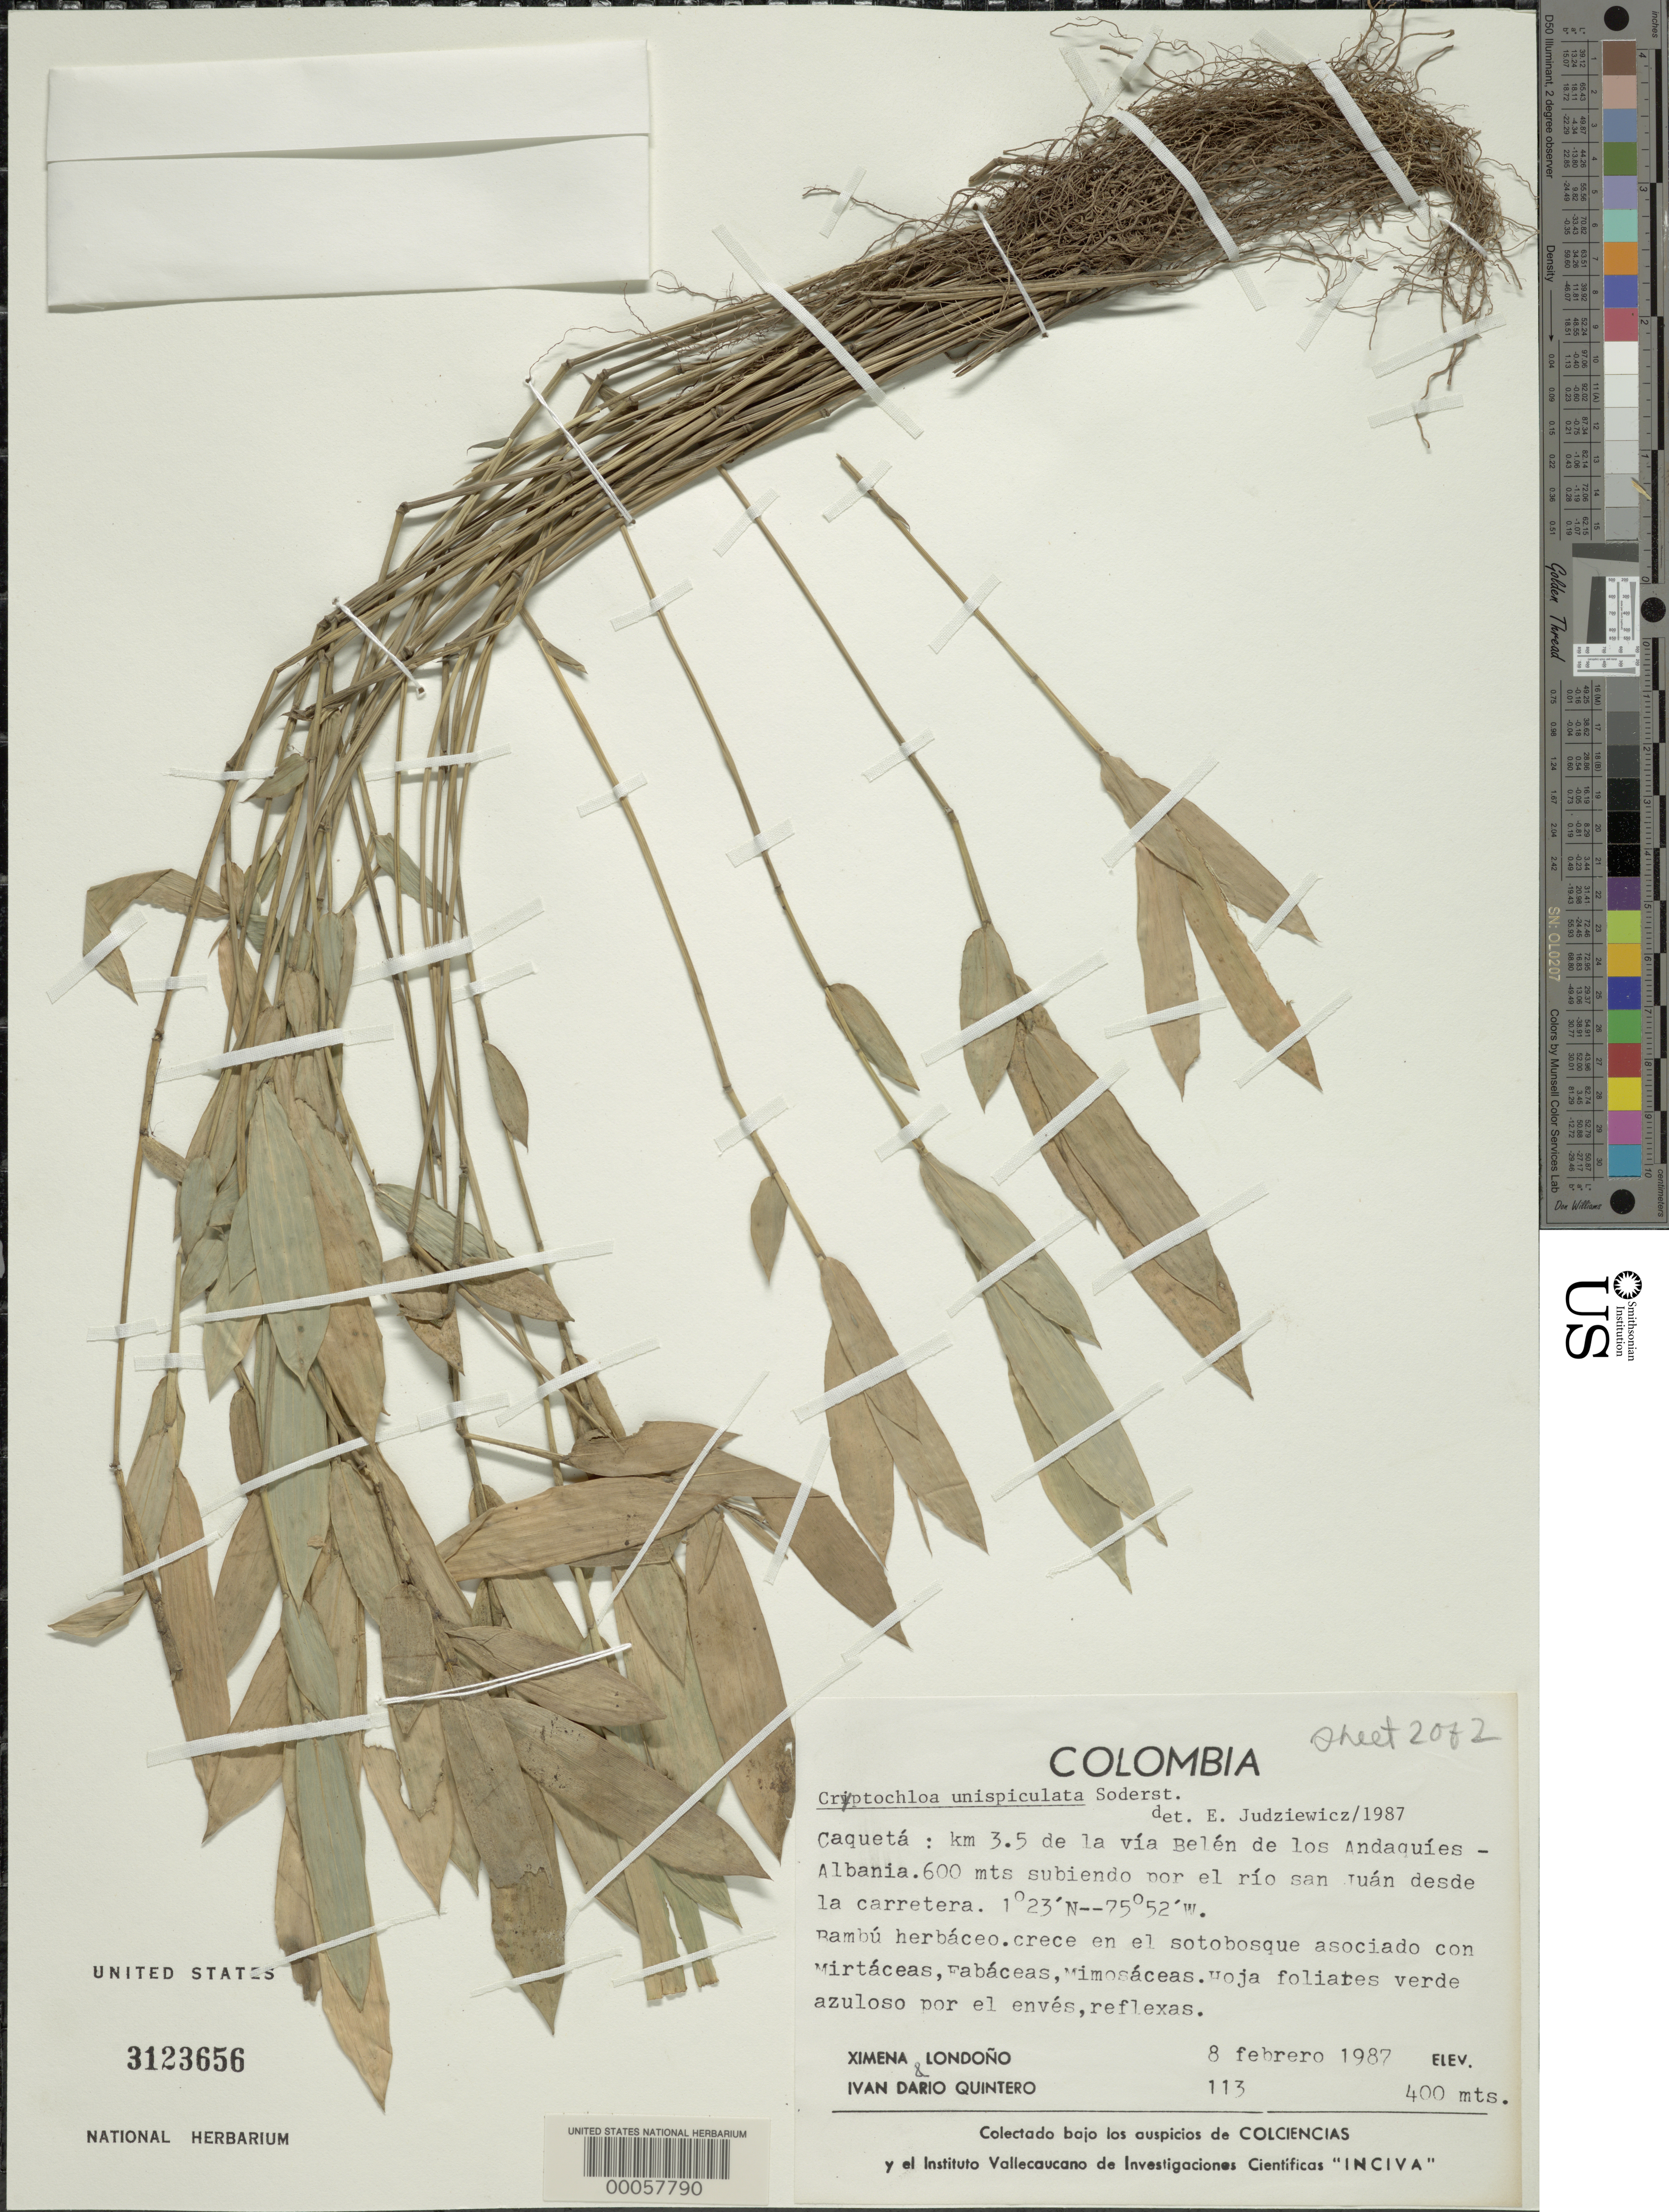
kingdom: Plantae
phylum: Tracheophyta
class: Liliopsida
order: Poales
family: Poaceae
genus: Cryptochloa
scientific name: Cryptochloa unispiculata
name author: Soderstr.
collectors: X. Londoño & I. Quintero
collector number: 113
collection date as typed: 08 Feb 1987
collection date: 1987-02-08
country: Colombia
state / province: Caquetá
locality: Km 3.5 of the Andaquies-Albania road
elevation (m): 400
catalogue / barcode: US 3123656